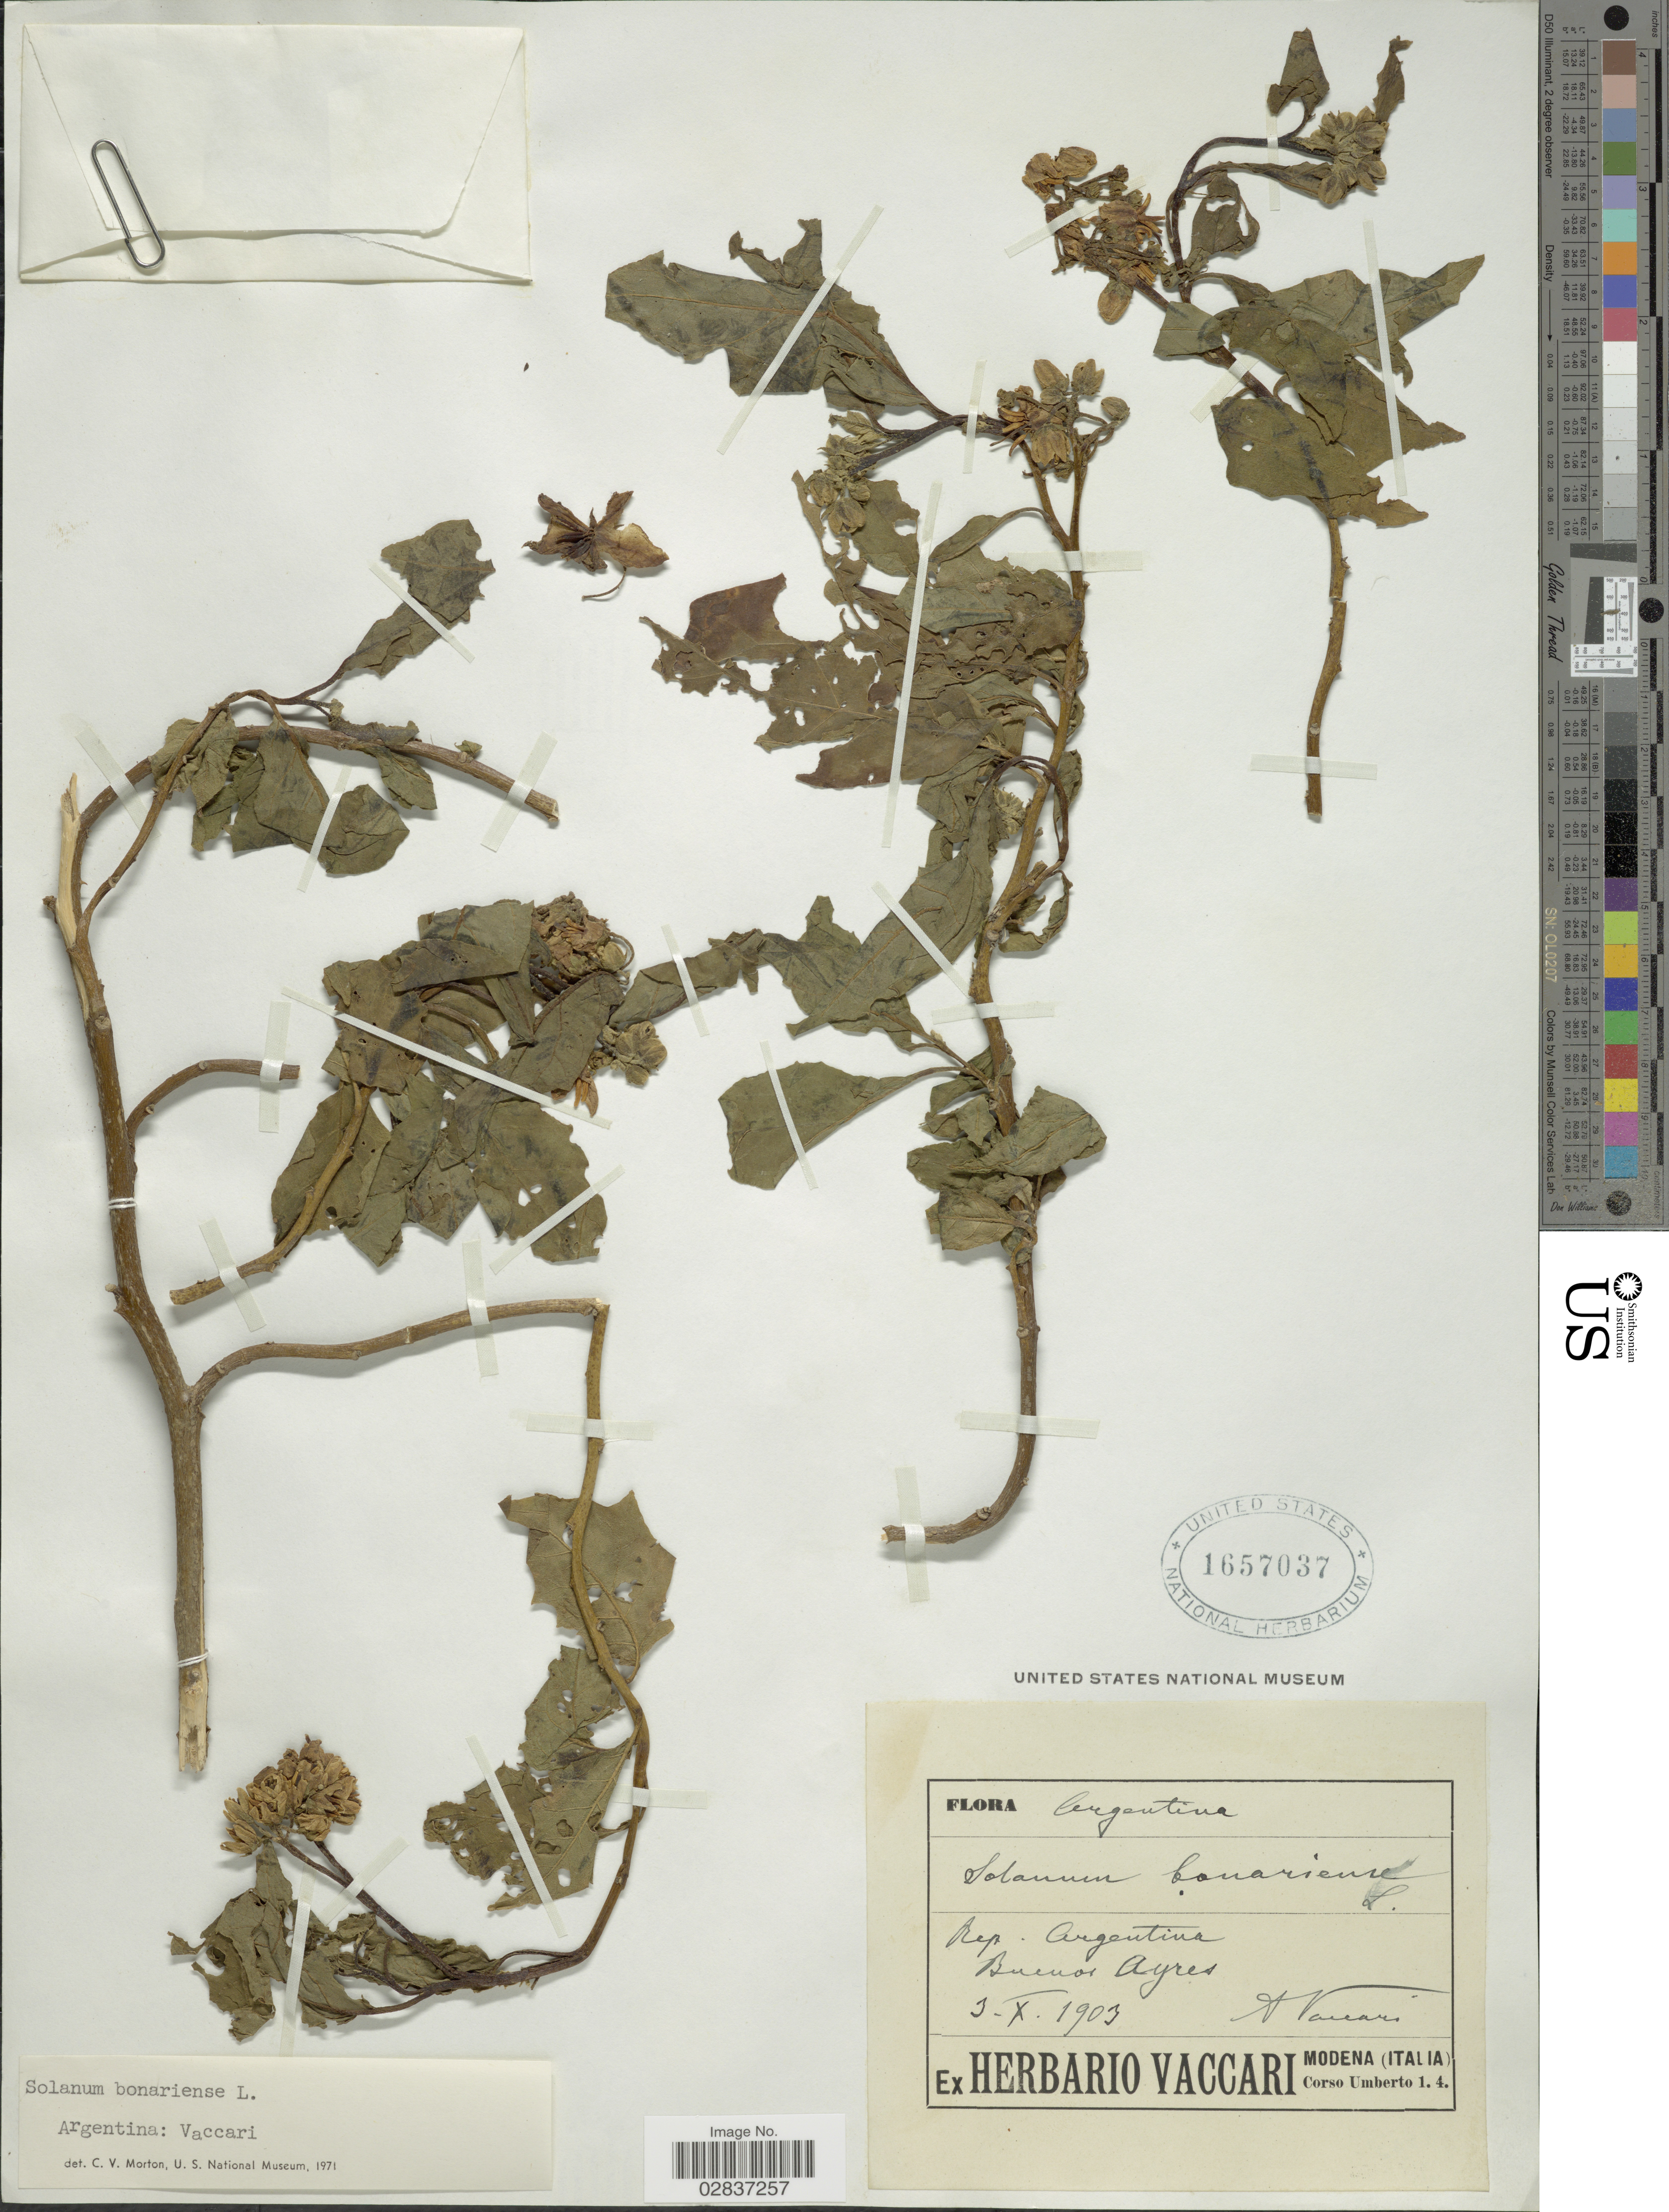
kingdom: Plantae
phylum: Tracheophyta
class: Magnoliopsida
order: Solanales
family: Solanaceae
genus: Solanum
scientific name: Solanum bonariense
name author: L.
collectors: A. Vaccari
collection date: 1903-10-03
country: Argentina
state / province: Buenos Aires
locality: Buenos Ayres.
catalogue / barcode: US 1657037